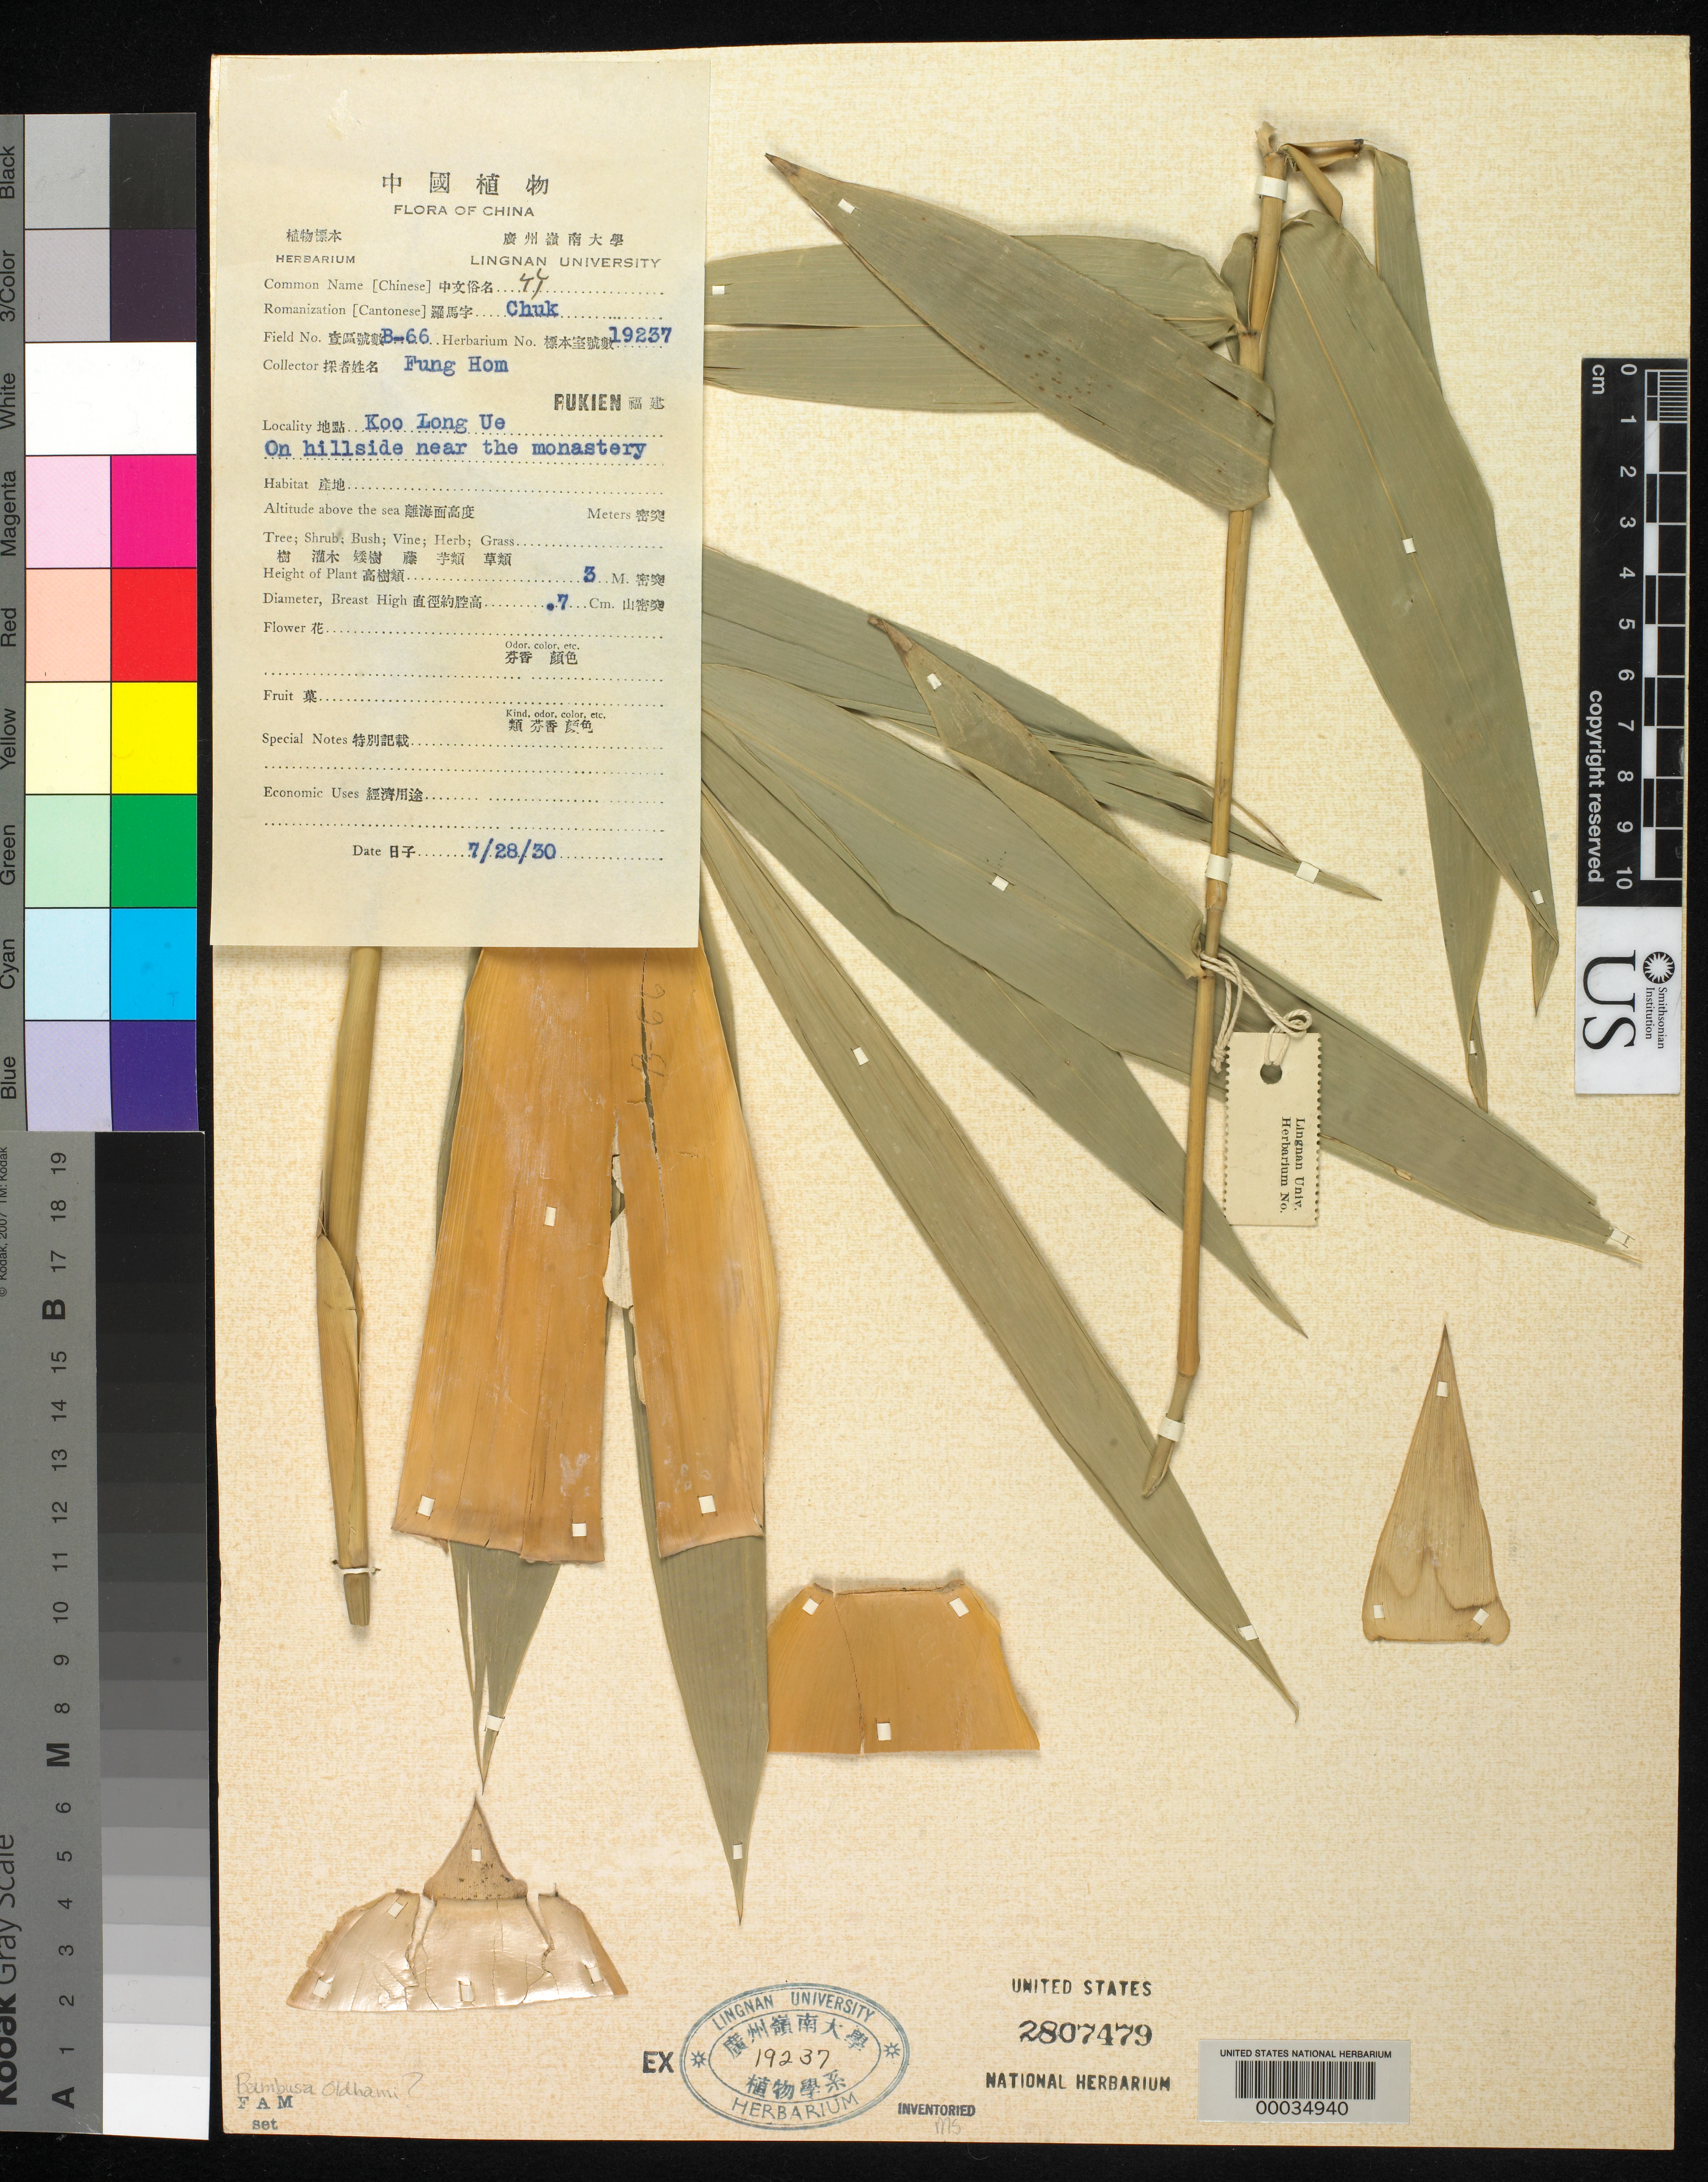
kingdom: Plantae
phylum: Tracheophyta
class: Liliopsida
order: Poales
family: Poaceae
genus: Bambusa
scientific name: Bambusa oldhamii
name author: Munro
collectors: H. L. Fung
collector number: B-66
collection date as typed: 28 Jul 1930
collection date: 1930-07-28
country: China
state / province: Fujian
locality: Koo long ue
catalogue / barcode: US 2807479